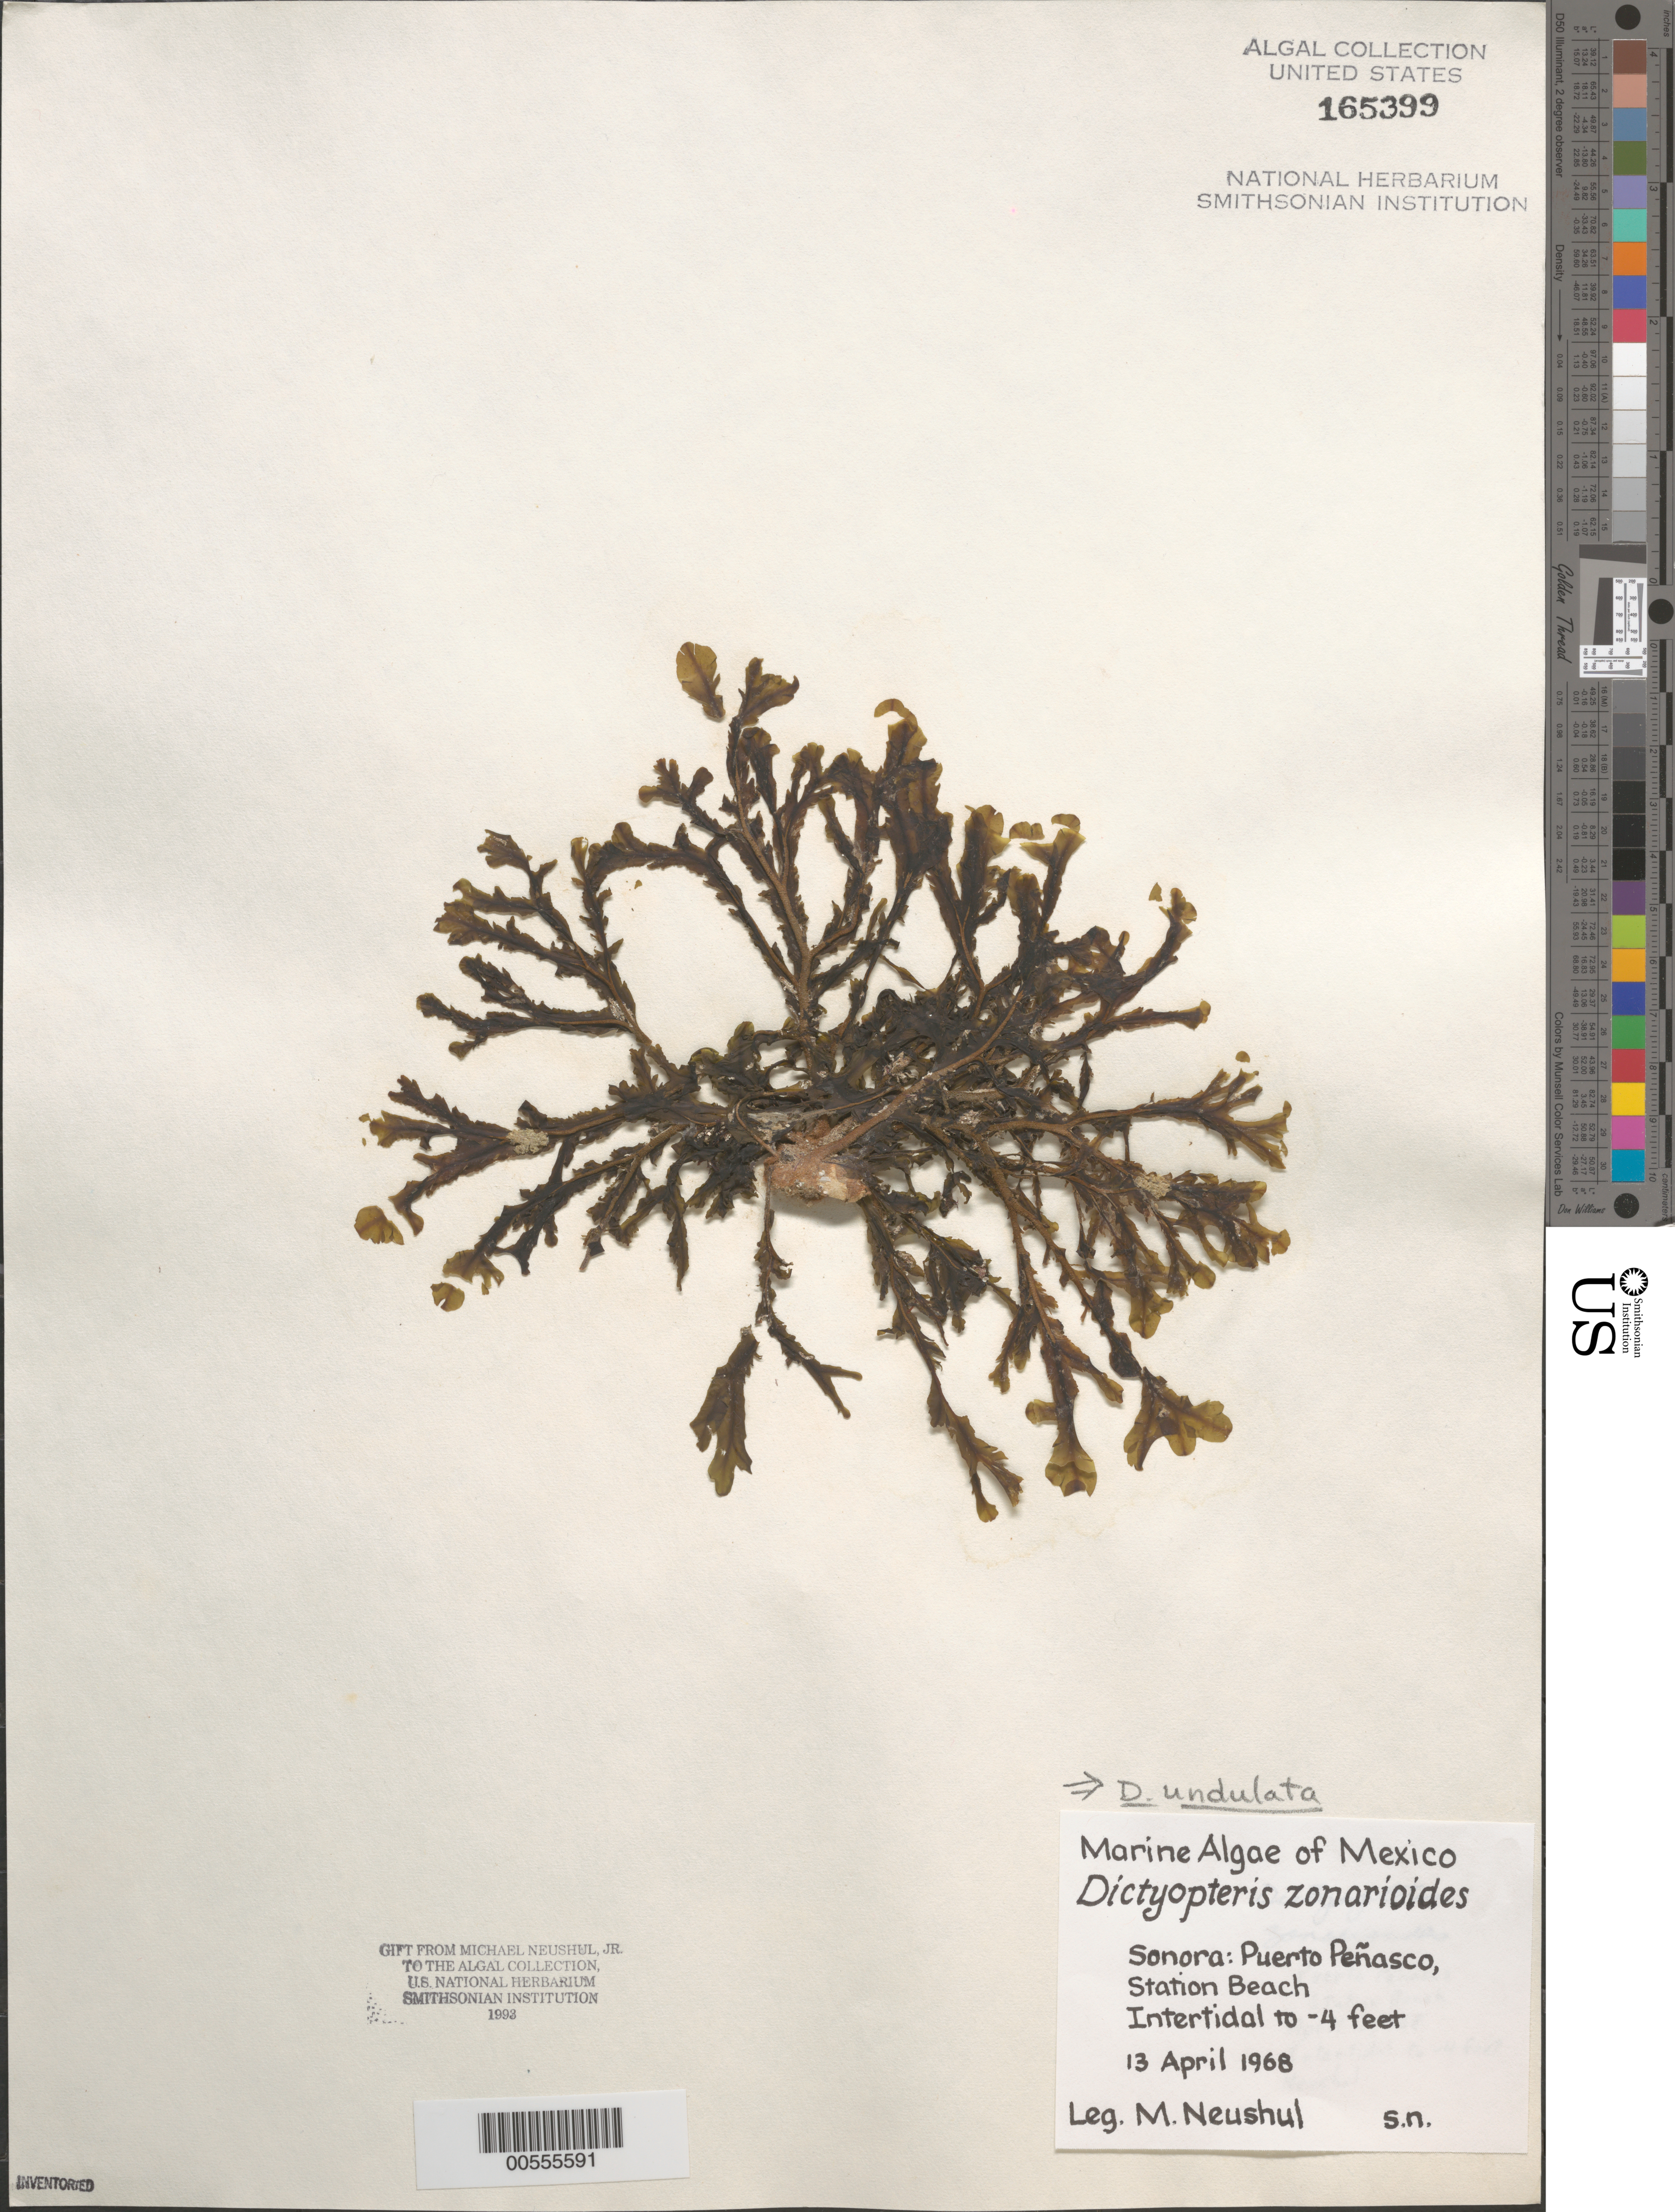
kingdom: Chromista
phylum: Ochrophyta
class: Phaeophyceae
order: Dictyotales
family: Dictyotaceae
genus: Dictyopteris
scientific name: Dictyopteris undulata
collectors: M. Neushul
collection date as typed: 13 Apr 1968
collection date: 1968-04-13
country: Mexico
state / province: Sonora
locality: Puerto Penasco, Playa Estacion (Station Beach)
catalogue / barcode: US 165399